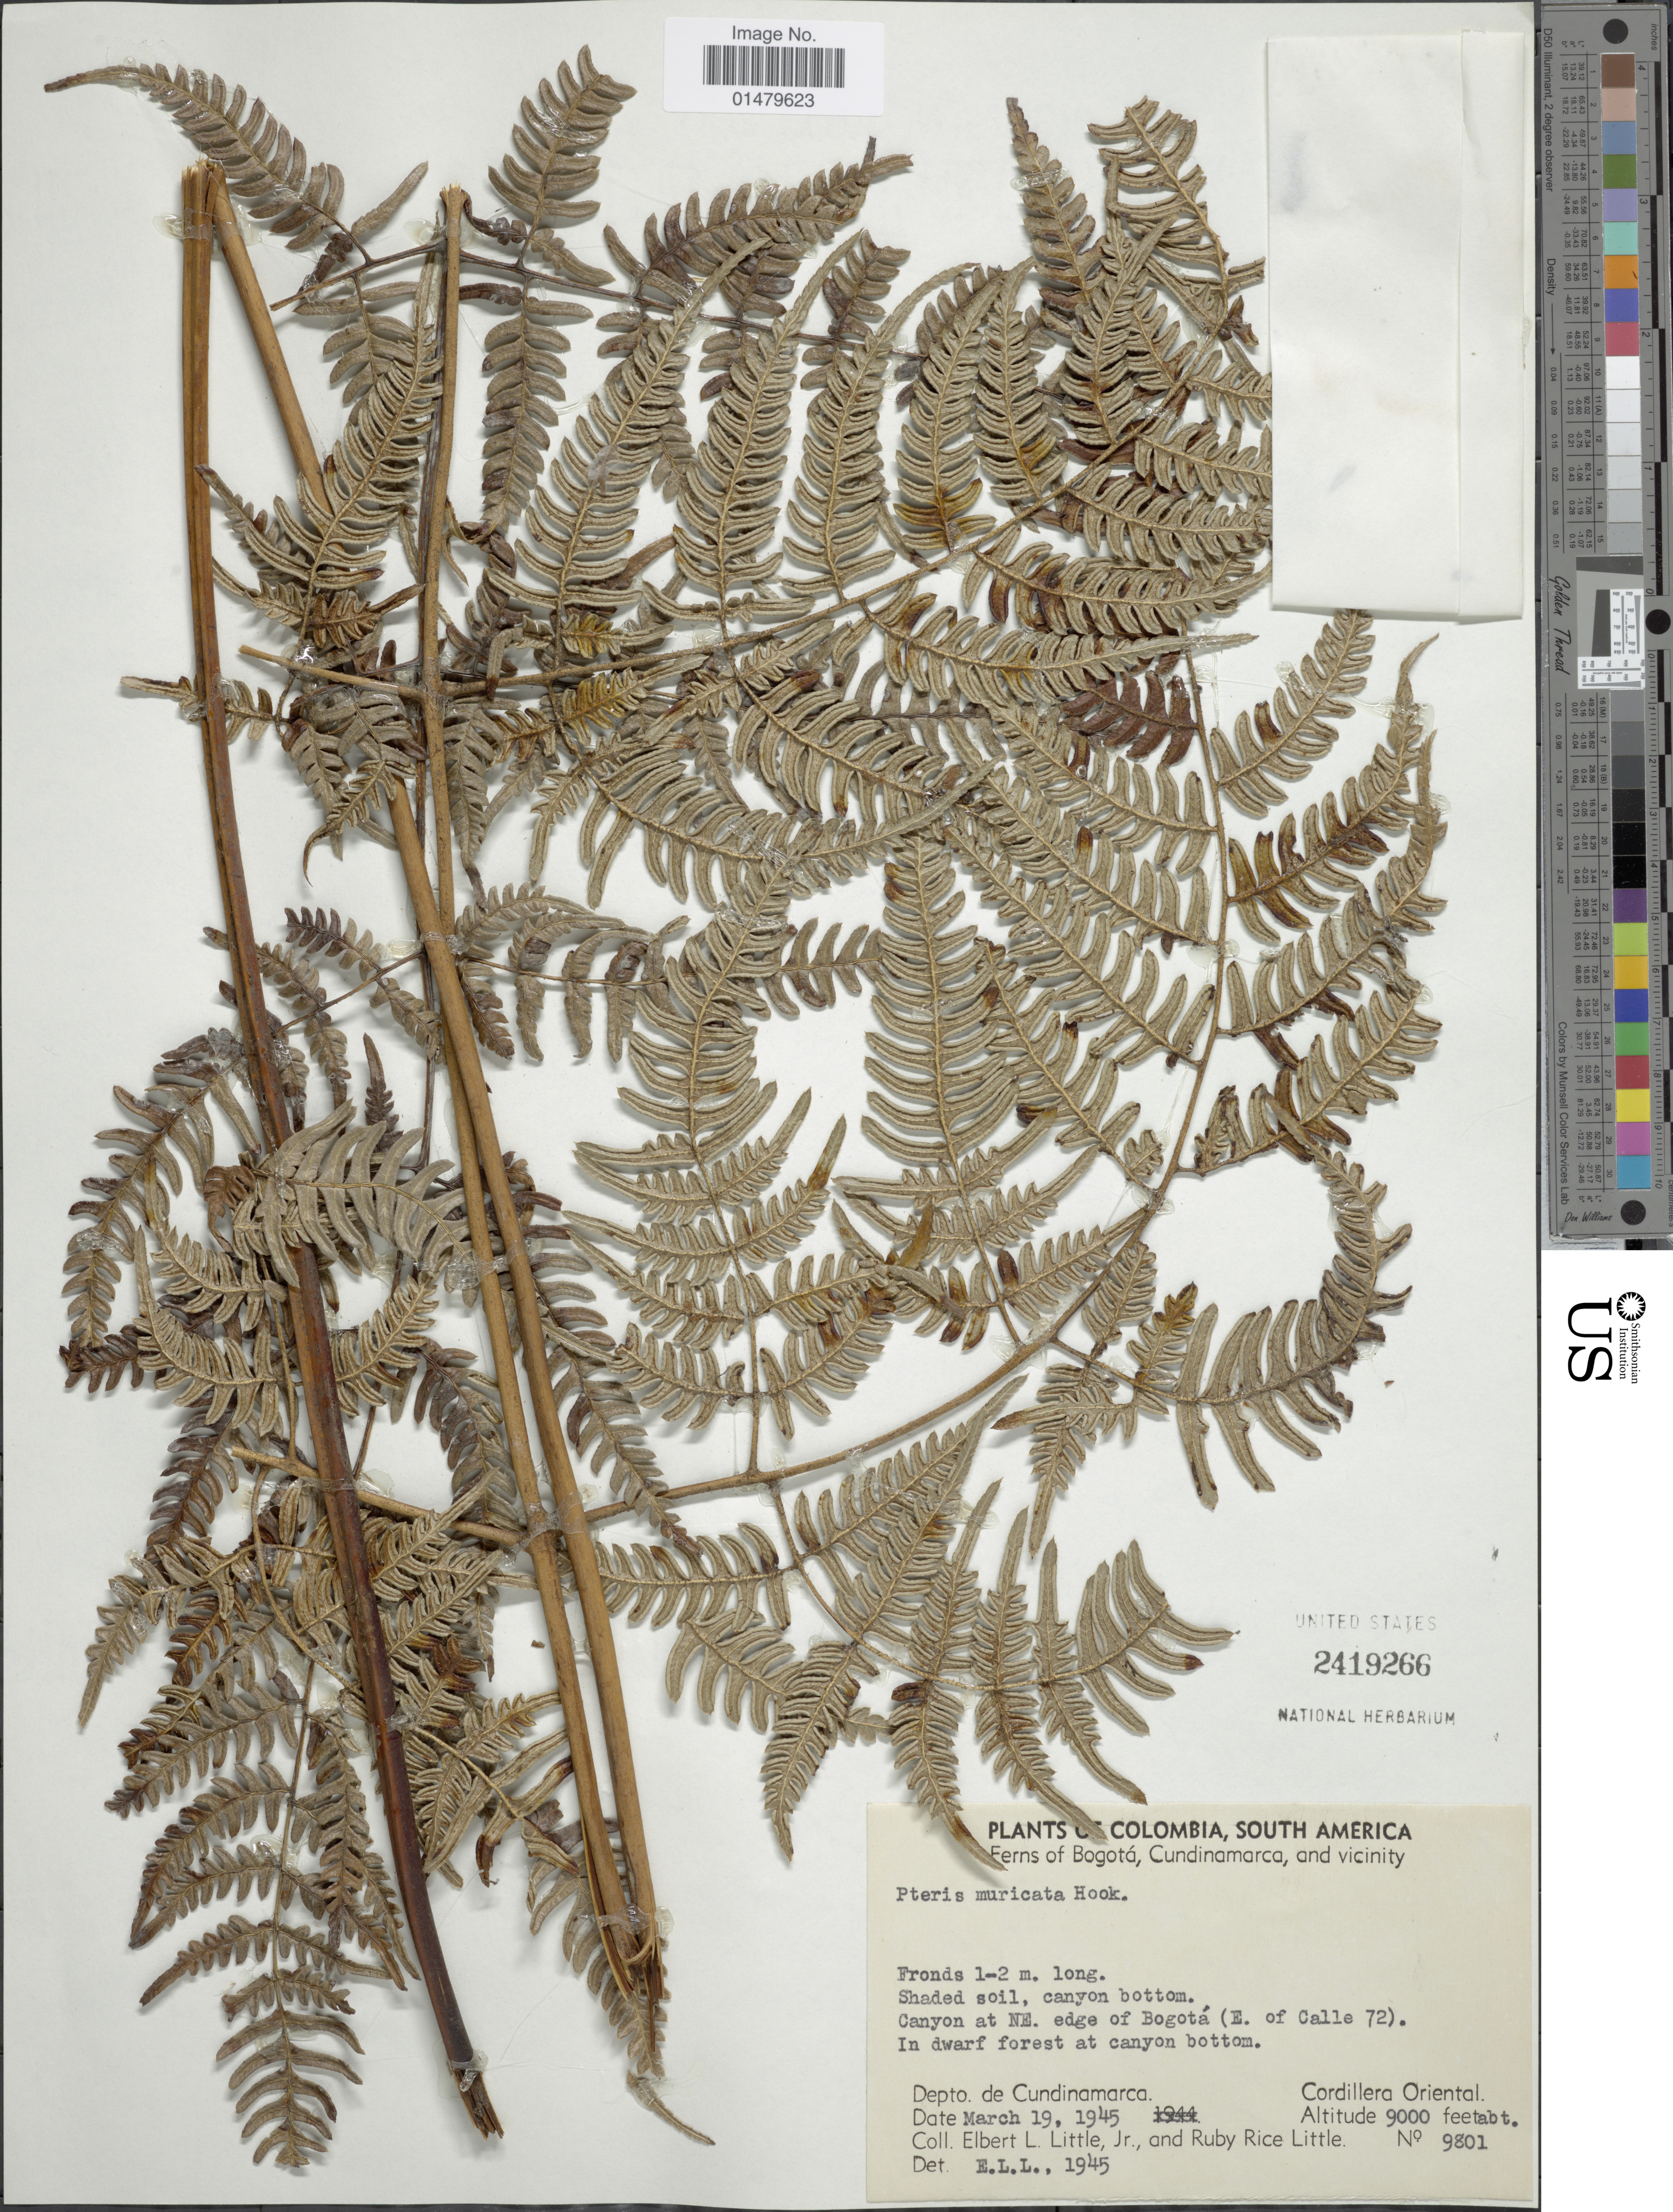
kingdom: Plantae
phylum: Tracheophyta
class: Polypodiopsida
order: Polypodiales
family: Pteridaceae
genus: Pteris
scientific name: Pteris longipetiololata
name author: Lellinger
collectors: E. L. Little & R. R. Little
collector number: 9801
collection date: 1945-03-19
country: Colombia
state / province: Cundinamarca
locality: Colombia, South America, Bogota, Cundinamarca, and vicinity. Canyon at NE. edge of Bogota (E. of Calle 72). Depto. de Cundinamarca. Cordillera Oriental.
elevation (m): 2743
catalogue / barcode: US 2419266